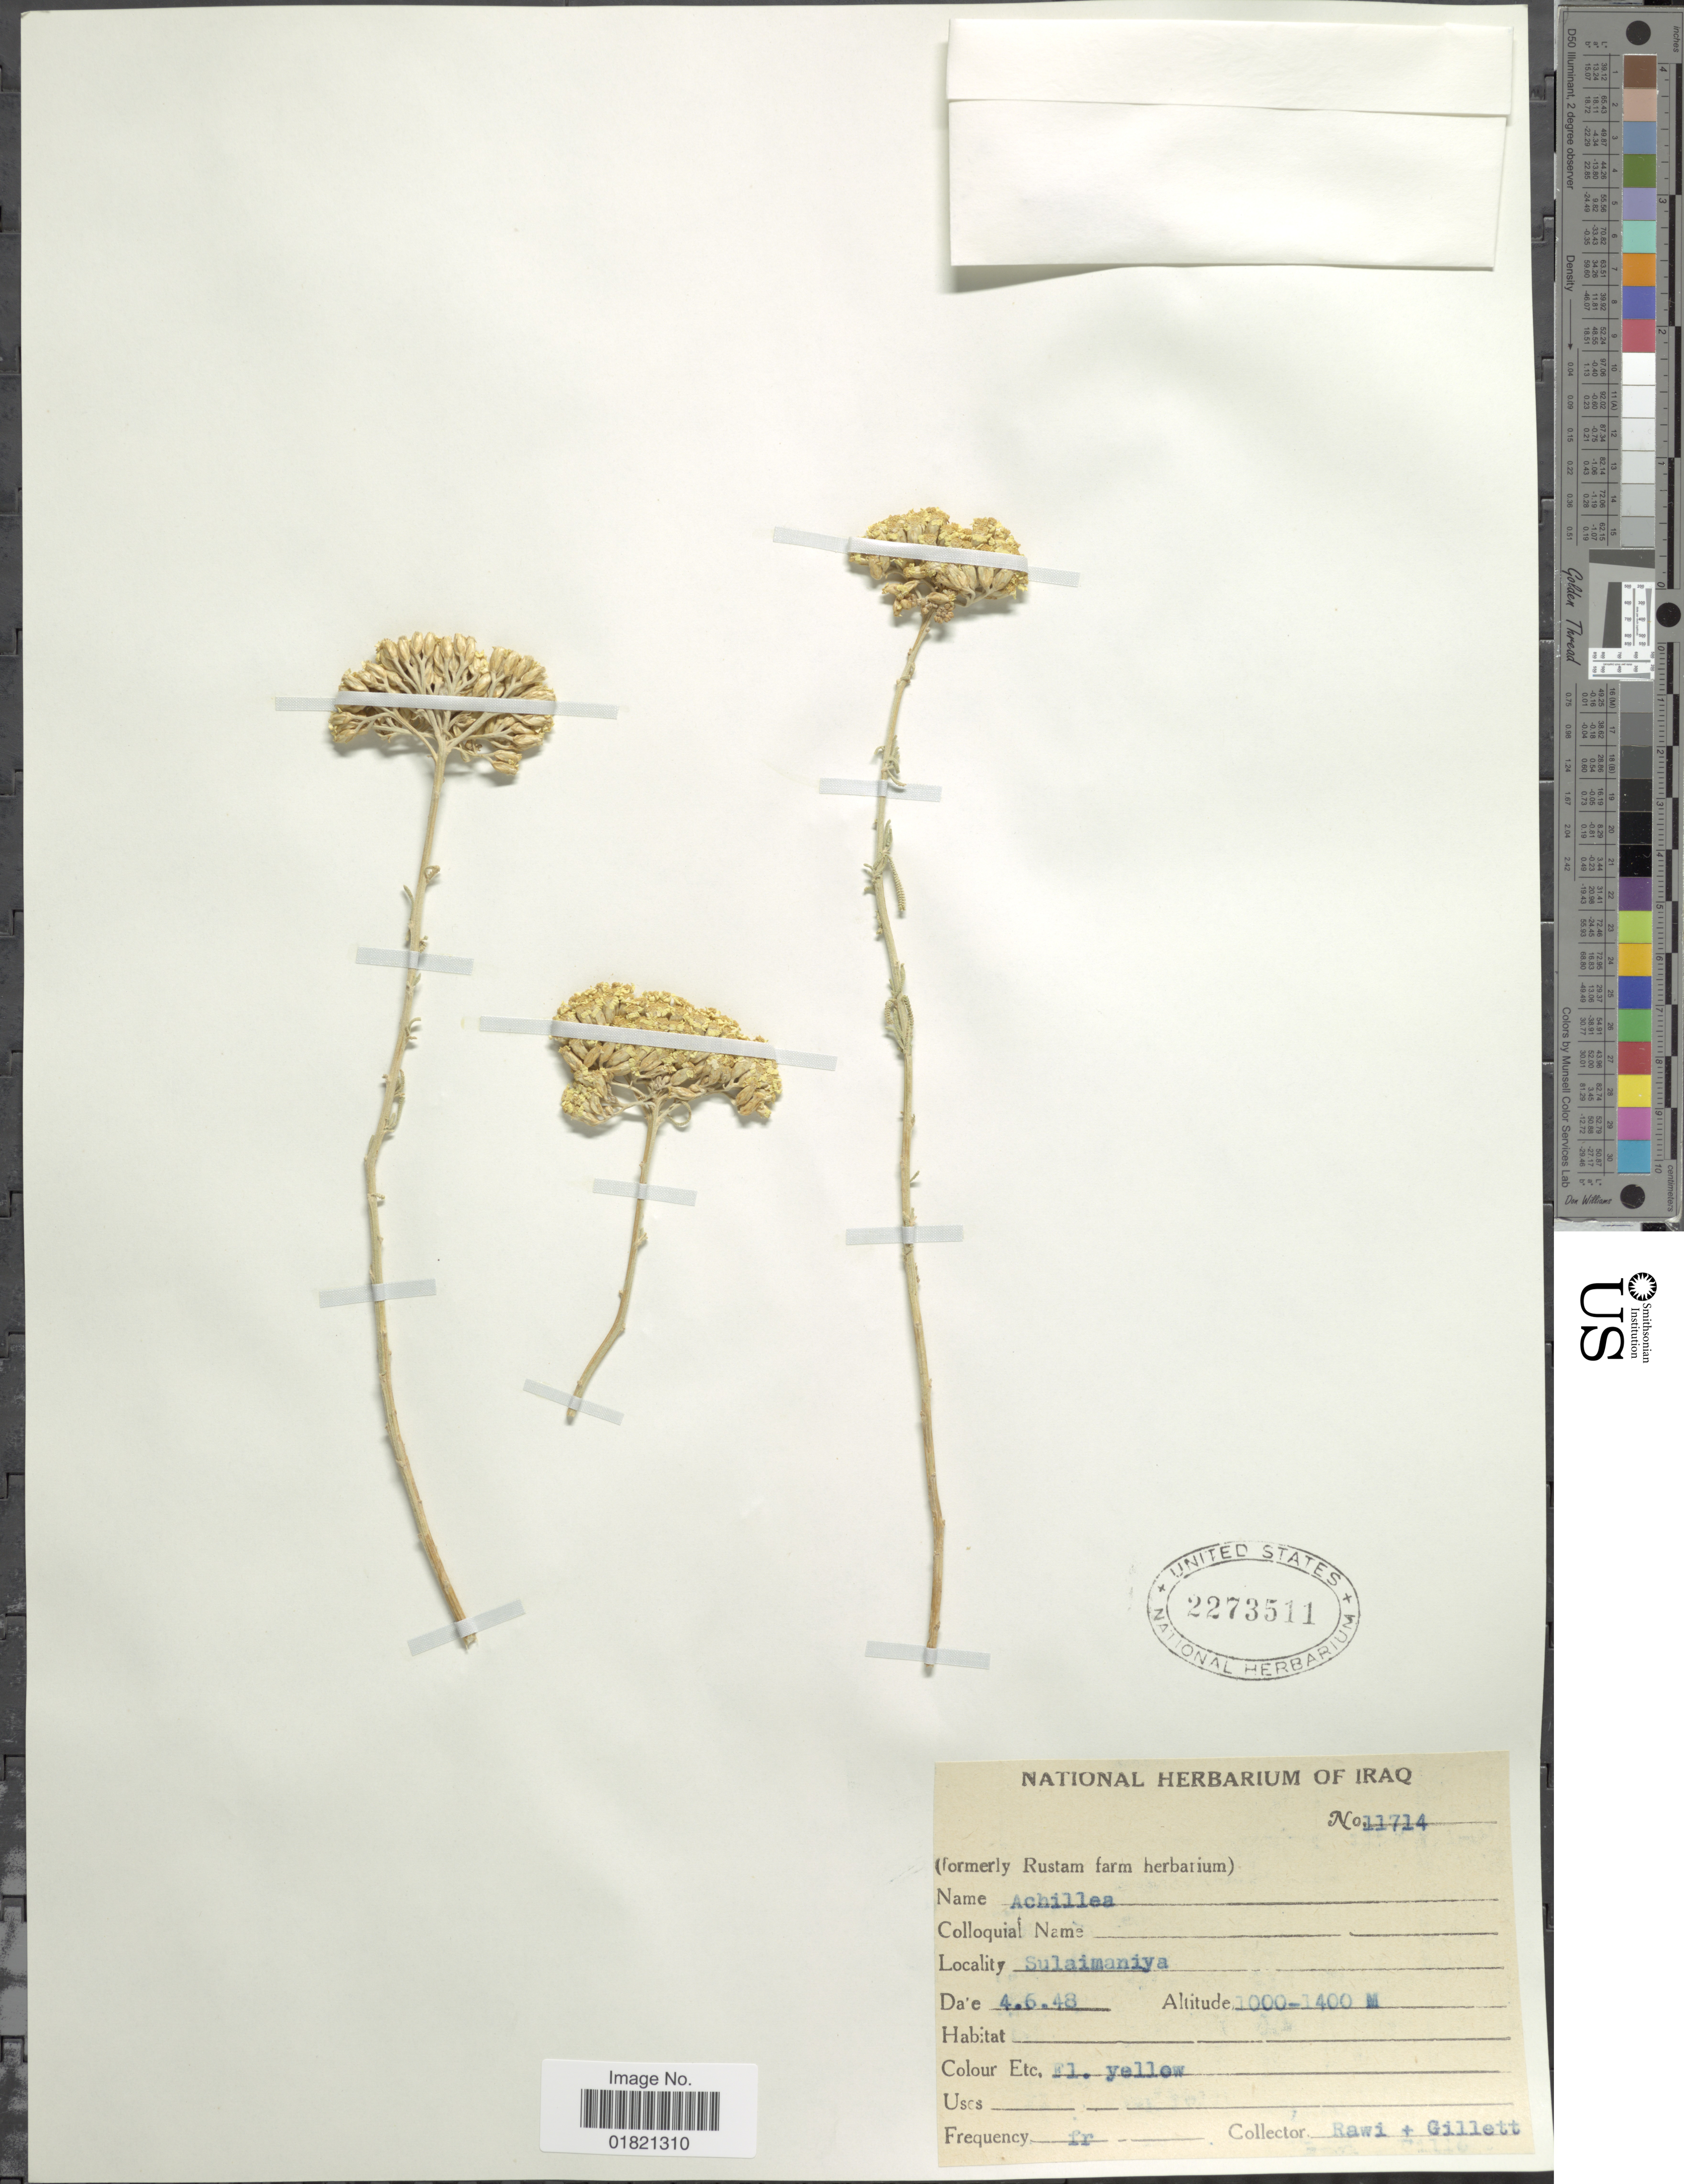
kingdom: Plantae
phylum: Tracheophyta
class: Magnoliopsida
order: Asterales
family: Asteraceae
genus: Achillea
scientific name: Achillea sp.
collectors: -. Rawi & Gillett, --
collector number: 11714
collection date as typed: Transcribed d/m/y: 4/6/48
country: Iraq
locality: Sulaimaniya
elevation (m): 1000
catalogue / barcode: US 2273511